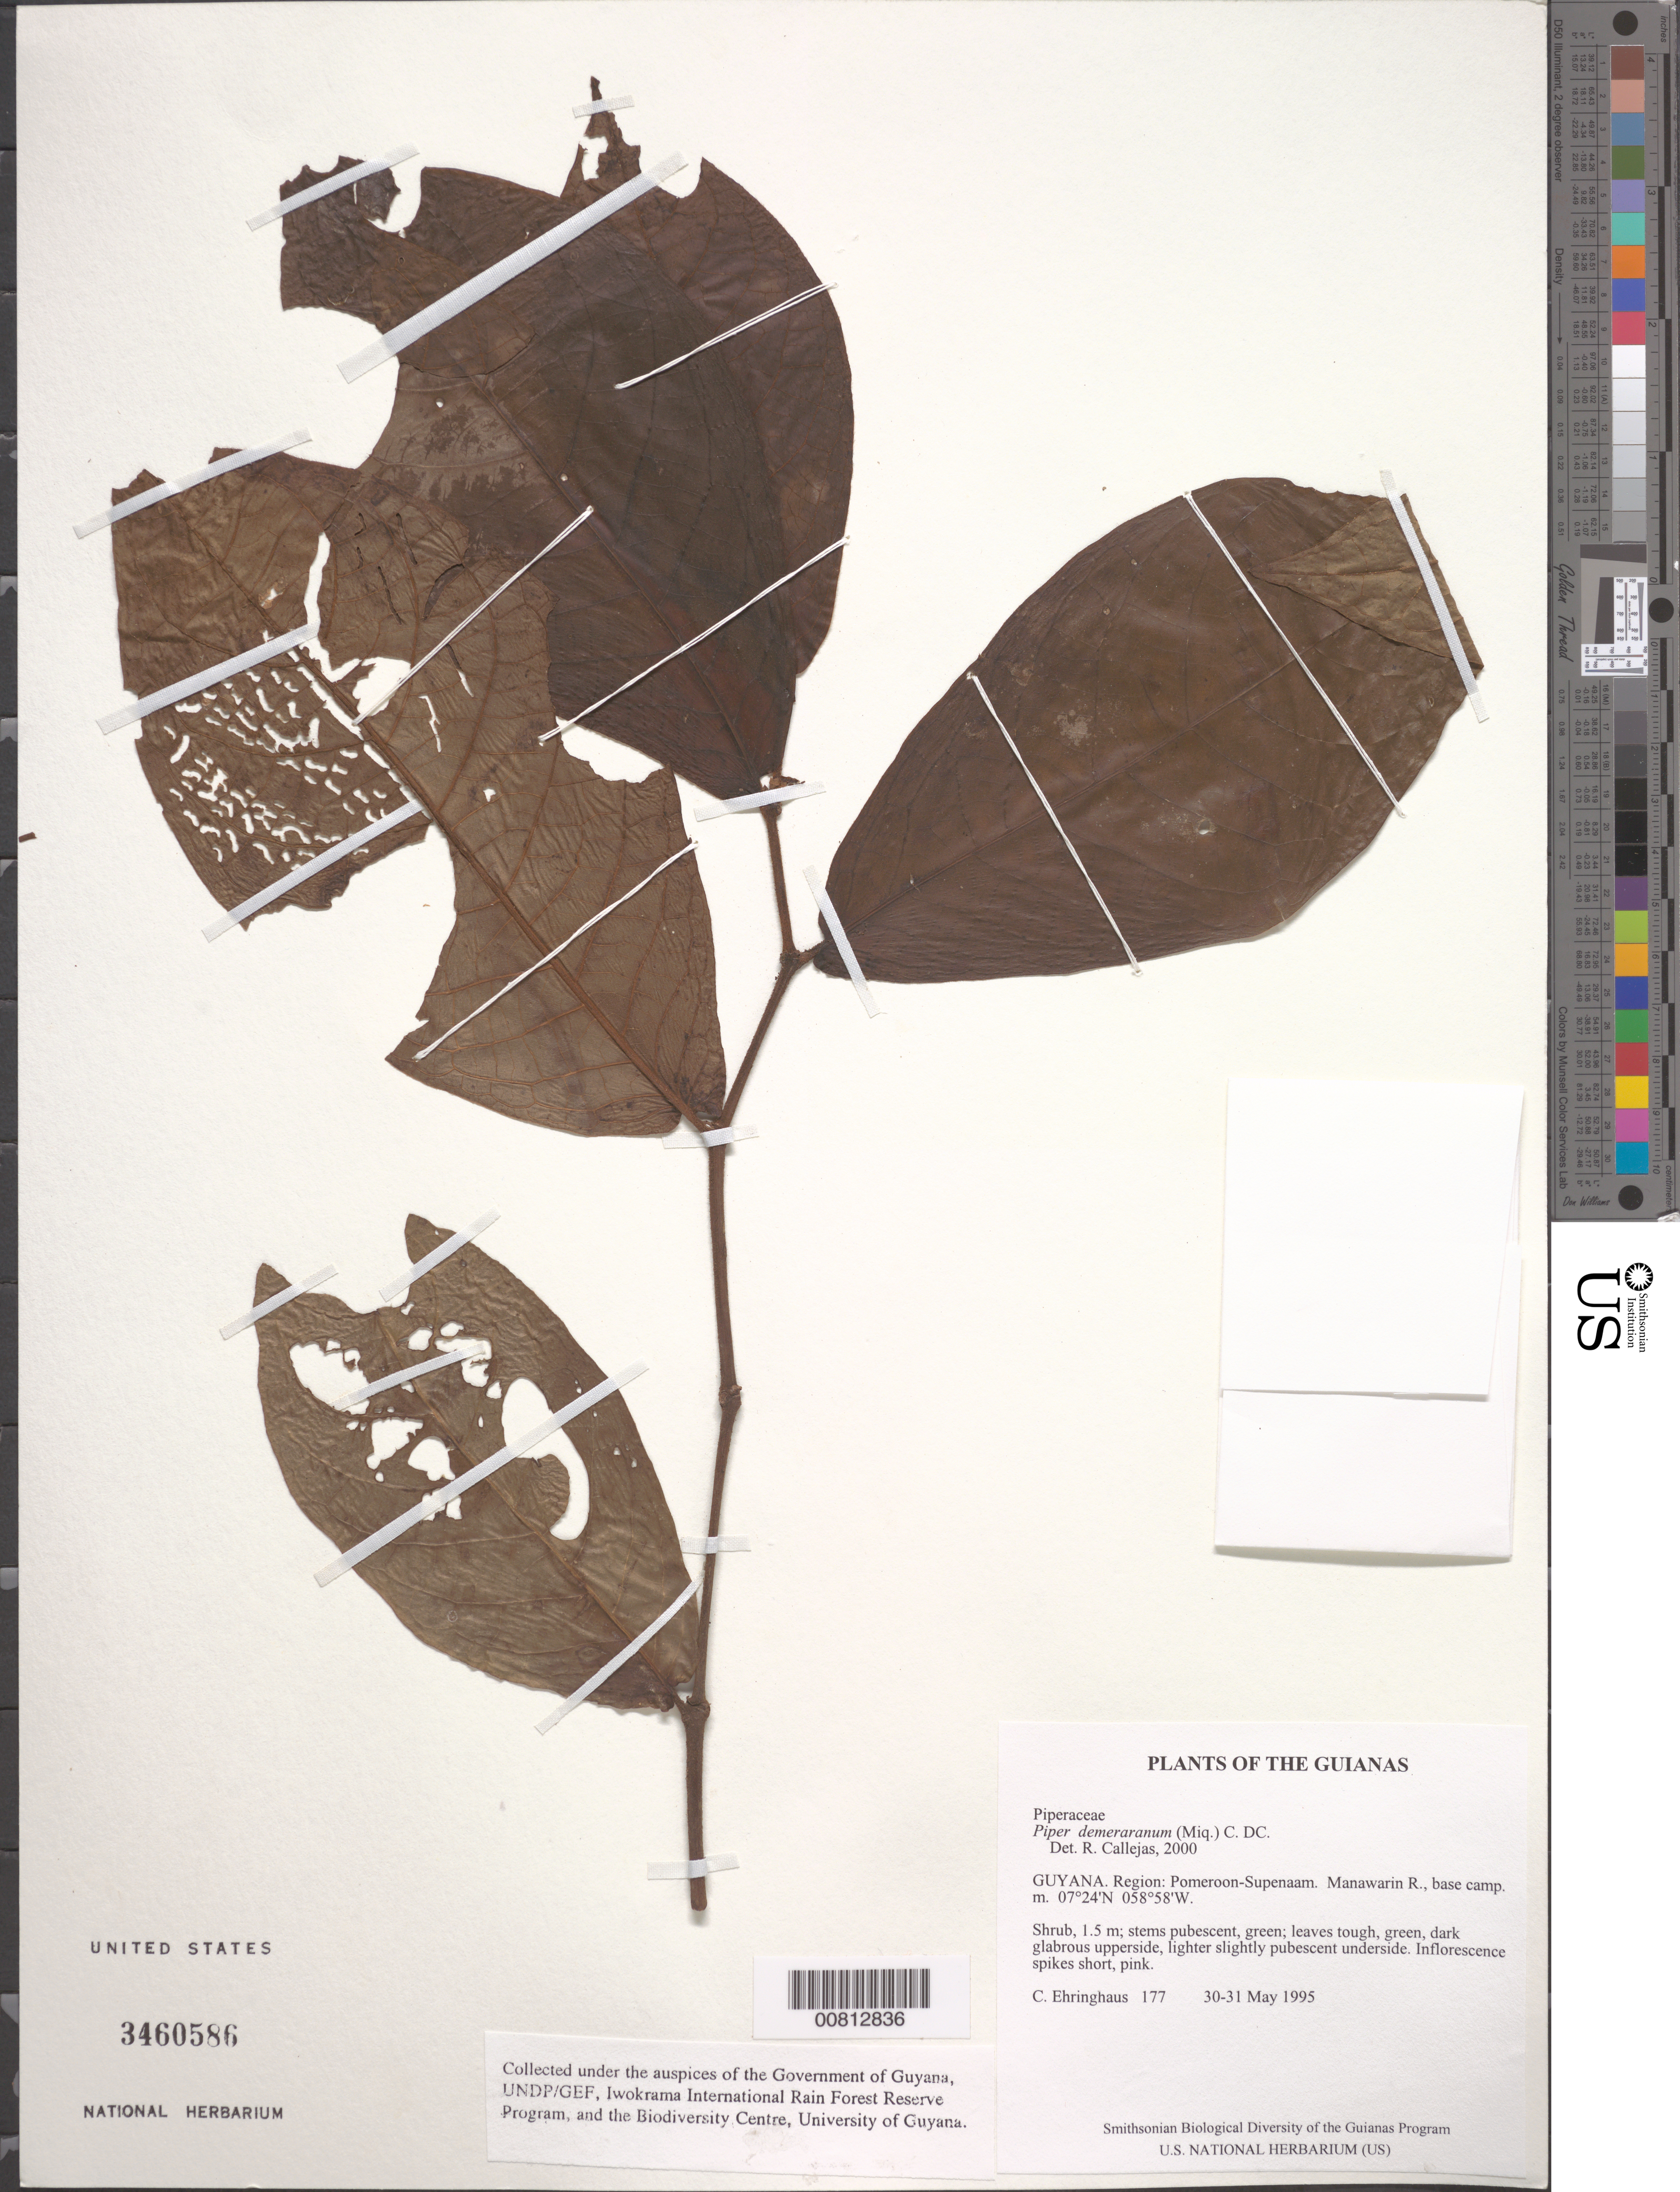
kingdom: Plantae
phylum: Tracheophyta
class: Magnoliopsida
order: Piperales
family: Piperaceae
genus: Piper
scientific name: Piper demeraranum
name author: (Miq.) C. DC.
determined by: Callejas, Ricardo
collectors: C. Ehringhaus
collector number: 177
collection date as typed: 30-31 May 1995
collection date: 1995-05-30/1995-05-31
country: Guyana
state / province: Pomeroon-Supenaam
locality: Manawarin R., base camp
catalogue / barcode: US 3460586